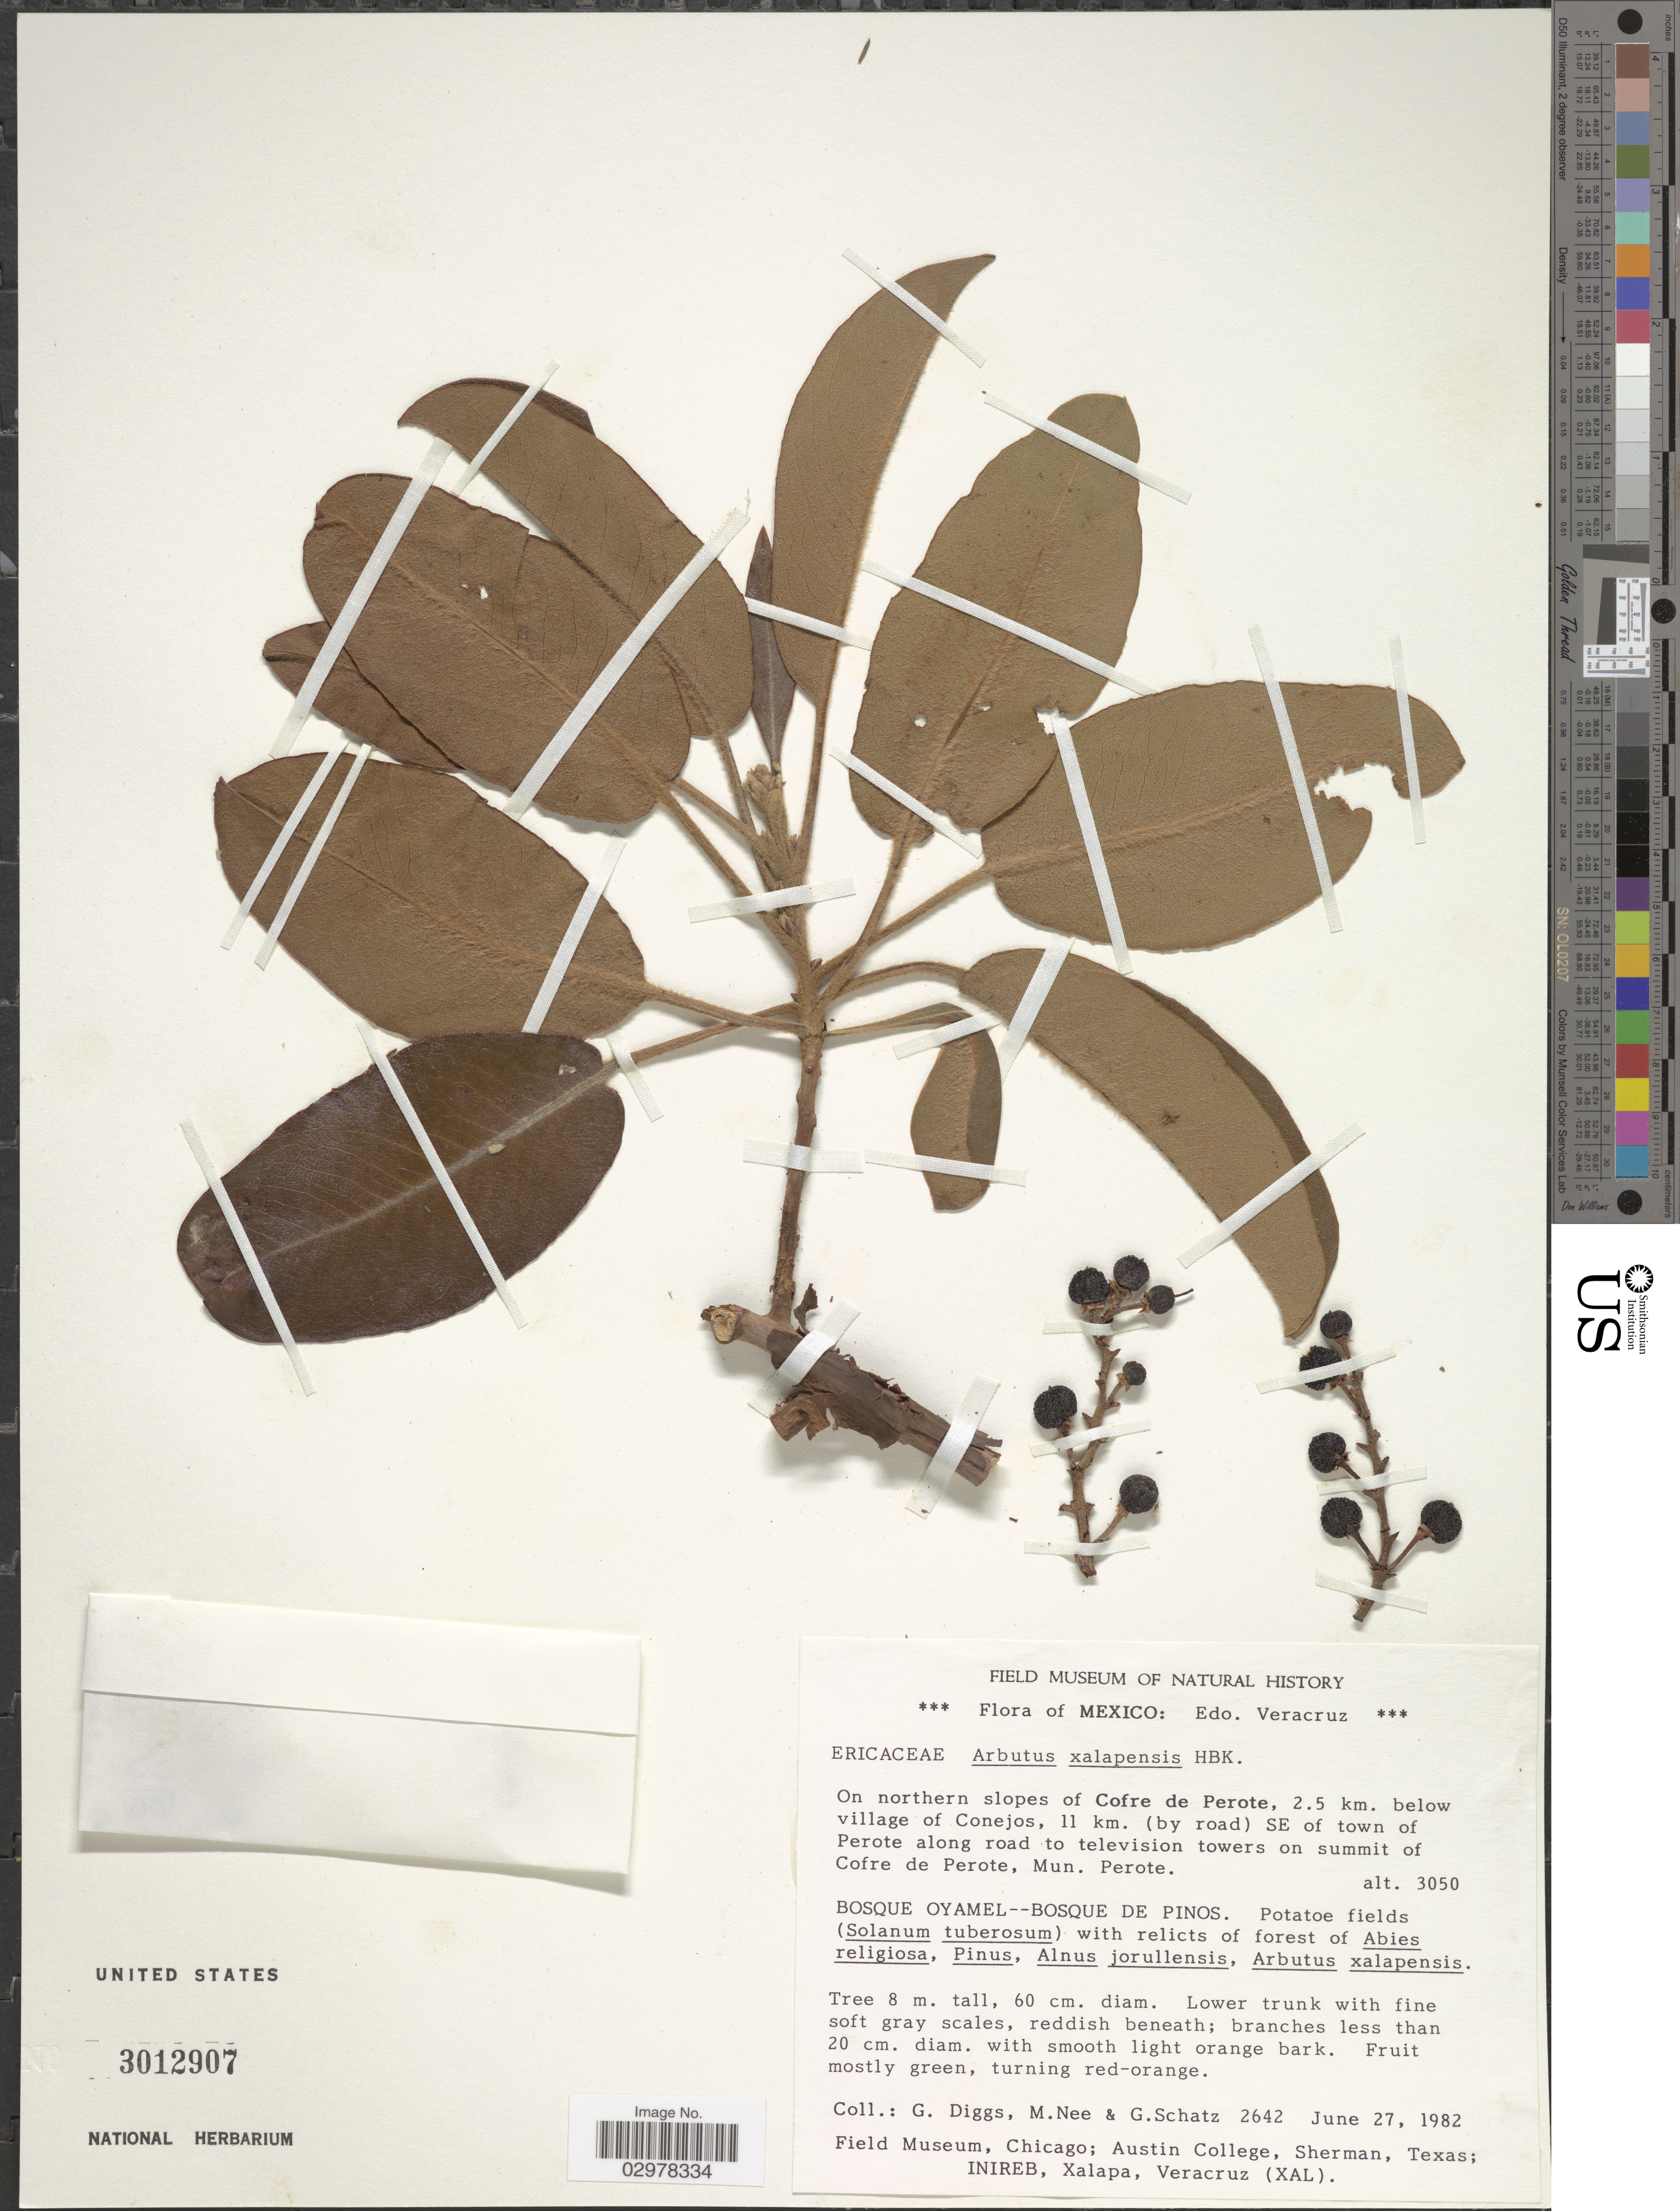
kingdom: Plantae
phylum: Tracheophyta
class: Magnoliopsida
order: Ericales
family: Ericaceae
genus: Arbutus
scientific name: Arbutus xalapensis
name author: Kunth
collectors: G. Diggs, M. Nee & G. Schatz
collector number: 2642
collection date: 1982-06-27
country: Mexico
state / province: Veracruz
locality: Edo. Veracruz, On northern slopes of Cofre de Perote, 2.5 km. below village of Conejos, 11 km. (by road) SE of town of Perote along road to television towers on summit of Cofre de Perote, Mun. Perote.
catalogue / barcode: US 3012907